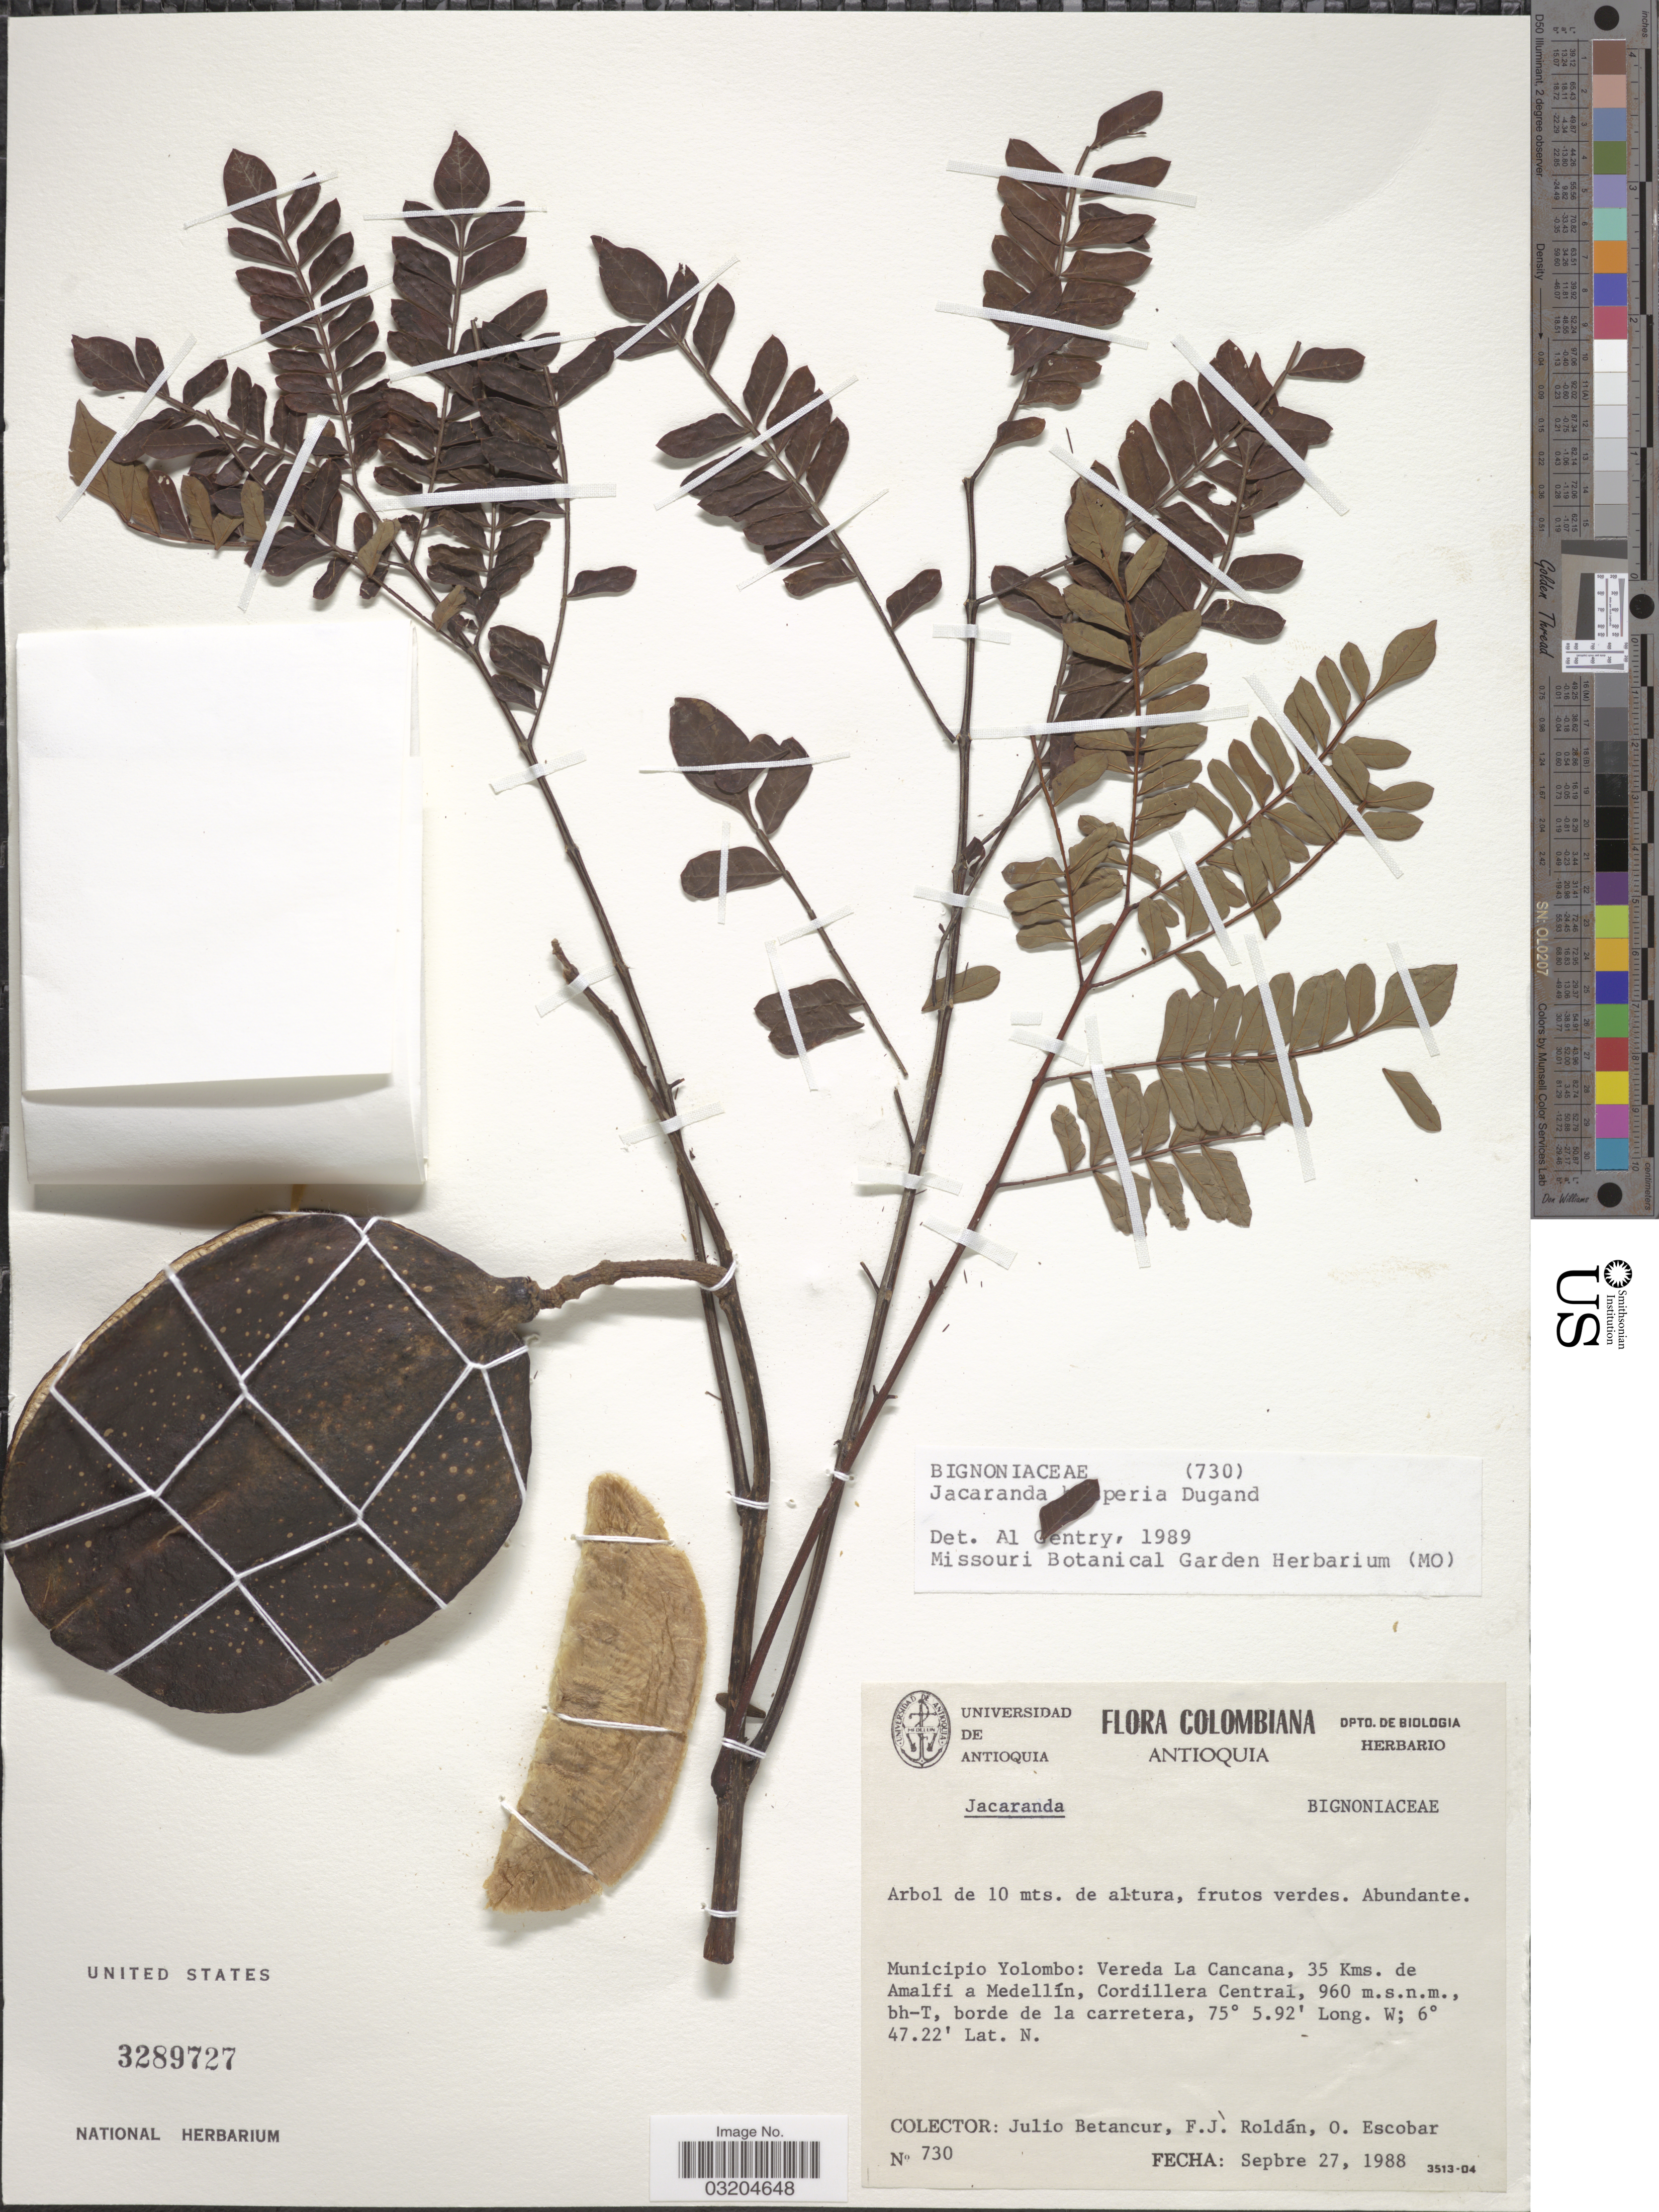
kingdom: Plantae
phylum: Tracheophyta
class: Magnoliopsida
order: Lamiales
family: Bignoniaceae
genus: Jacaranda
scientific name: Jacaranda hesperia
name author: Dugand G.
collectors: J. Betancur, F. J. Roldán & O. Escobar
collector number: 730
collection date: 1988-09-27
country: Colombia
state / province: Antioquia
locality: Municipio Yolombo: Vereda La Cancana, 35 Kms. de Amalfi a Medellín, Cordillera Central, bh-T, borde de la carretera.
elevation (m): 960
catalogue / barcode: US 3289727